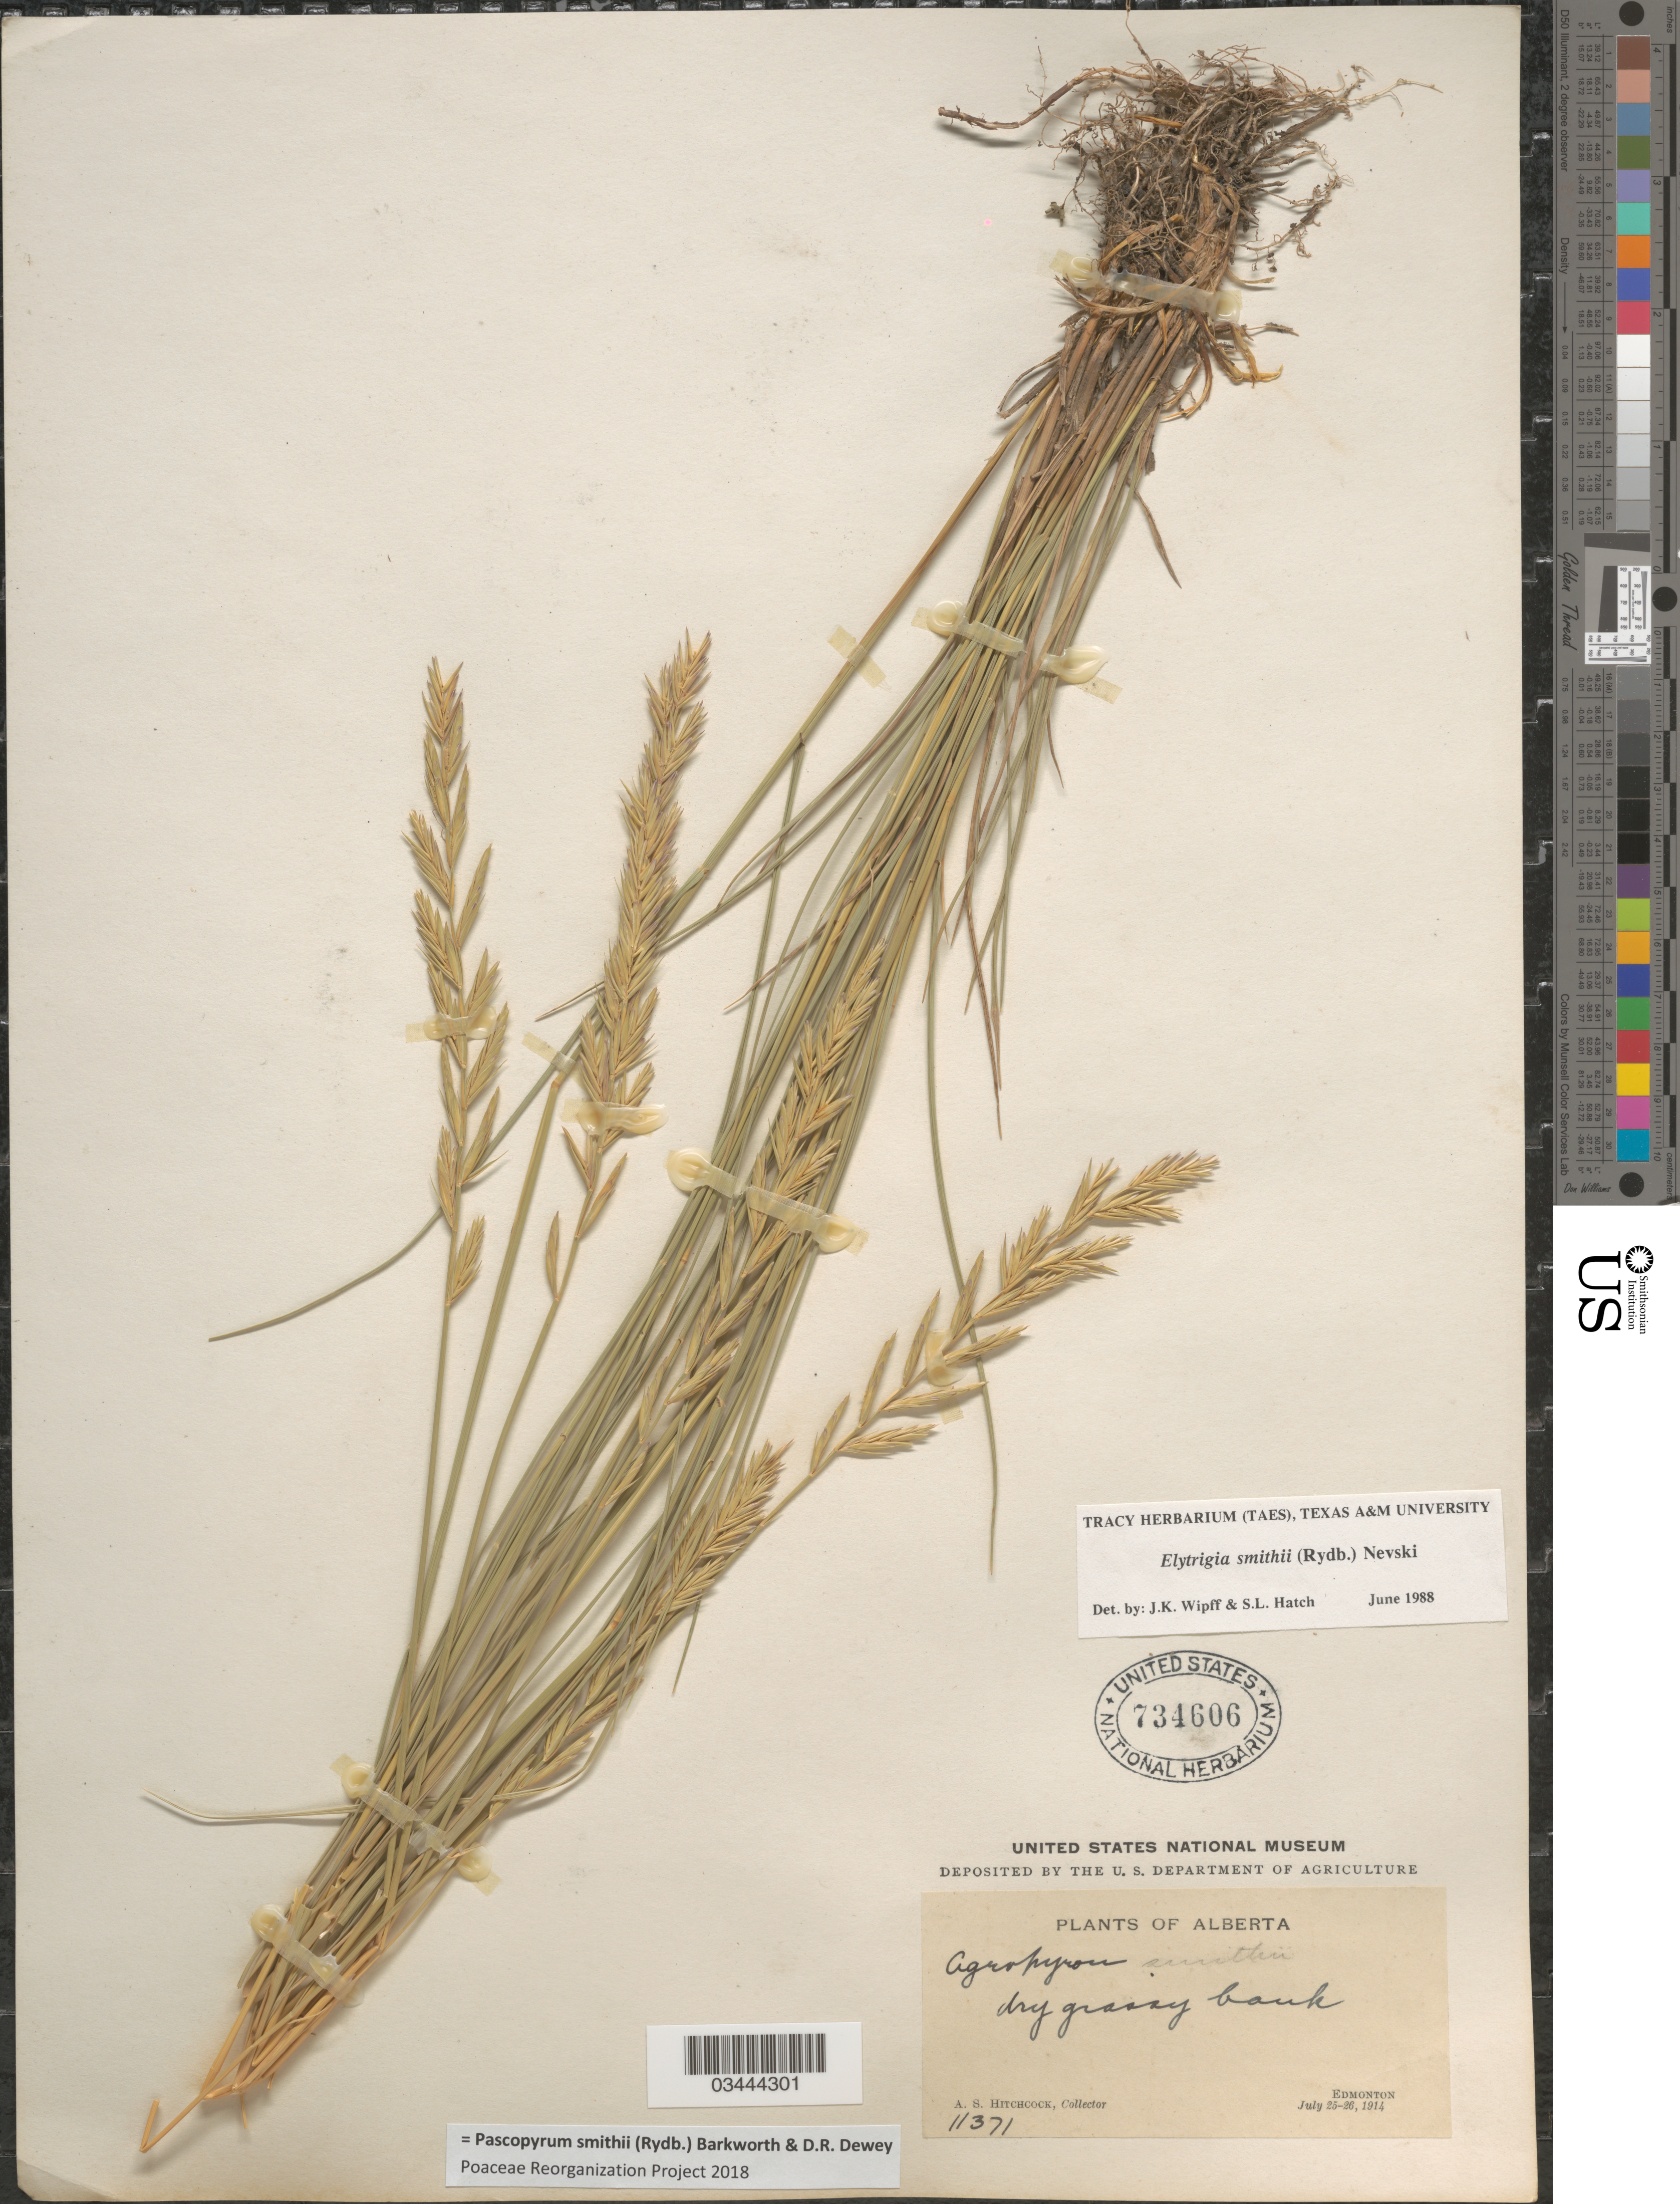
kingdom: Plantae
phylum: Tracheophyta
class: Liliopsida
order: Poales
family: Poaceae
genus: Pascopyrum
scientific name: Pascopyrum smithii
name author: (Rydb.) Barkworth & Dewey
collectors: A. S. Hitchcock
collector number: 11371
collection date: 1914-07-25/1914-07-26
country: Canada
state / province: Alberta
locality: Dry grassy bank. Edmonton.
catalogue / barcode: US 734606